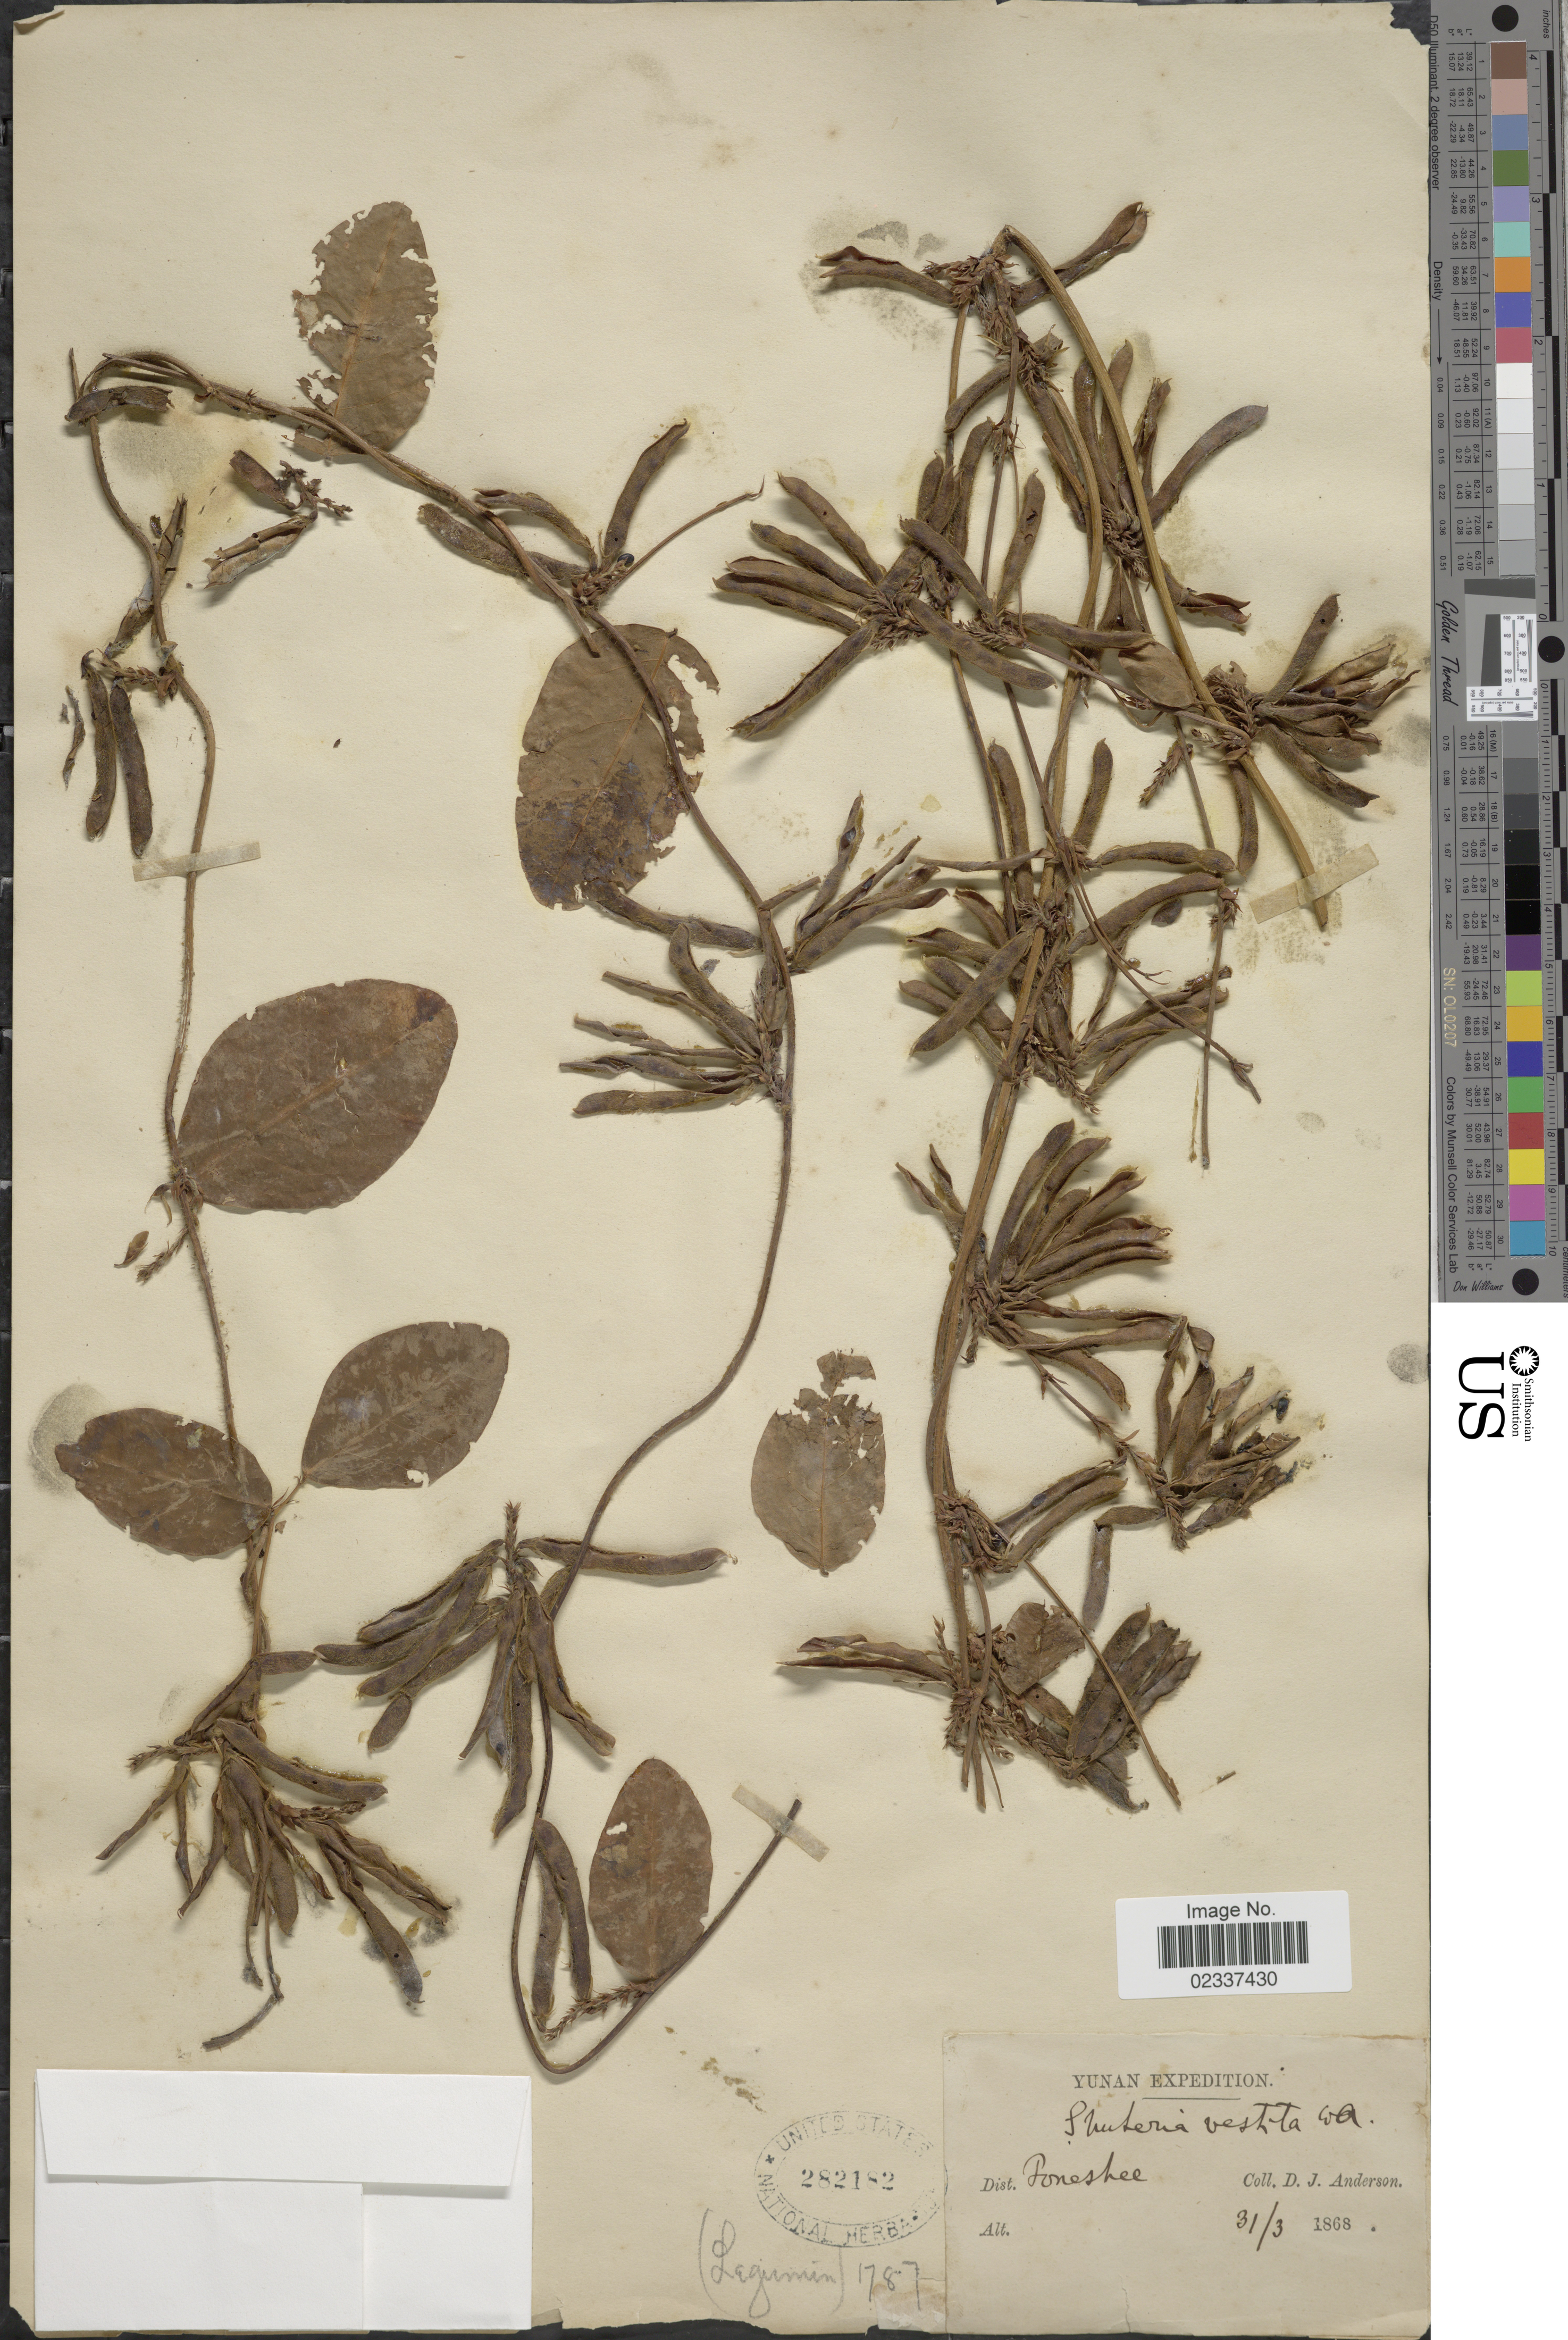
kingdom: Plantae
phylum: Tracheophyta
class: Magnoliopsida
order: Fabales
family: Fabaceae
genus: Shuteria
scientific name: Shuteria vestita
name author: Wight & Arn.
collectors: D. J. Anderson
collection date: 1868-03-31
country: China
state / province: Yunnan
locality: Poneshee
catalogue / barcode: US 282182